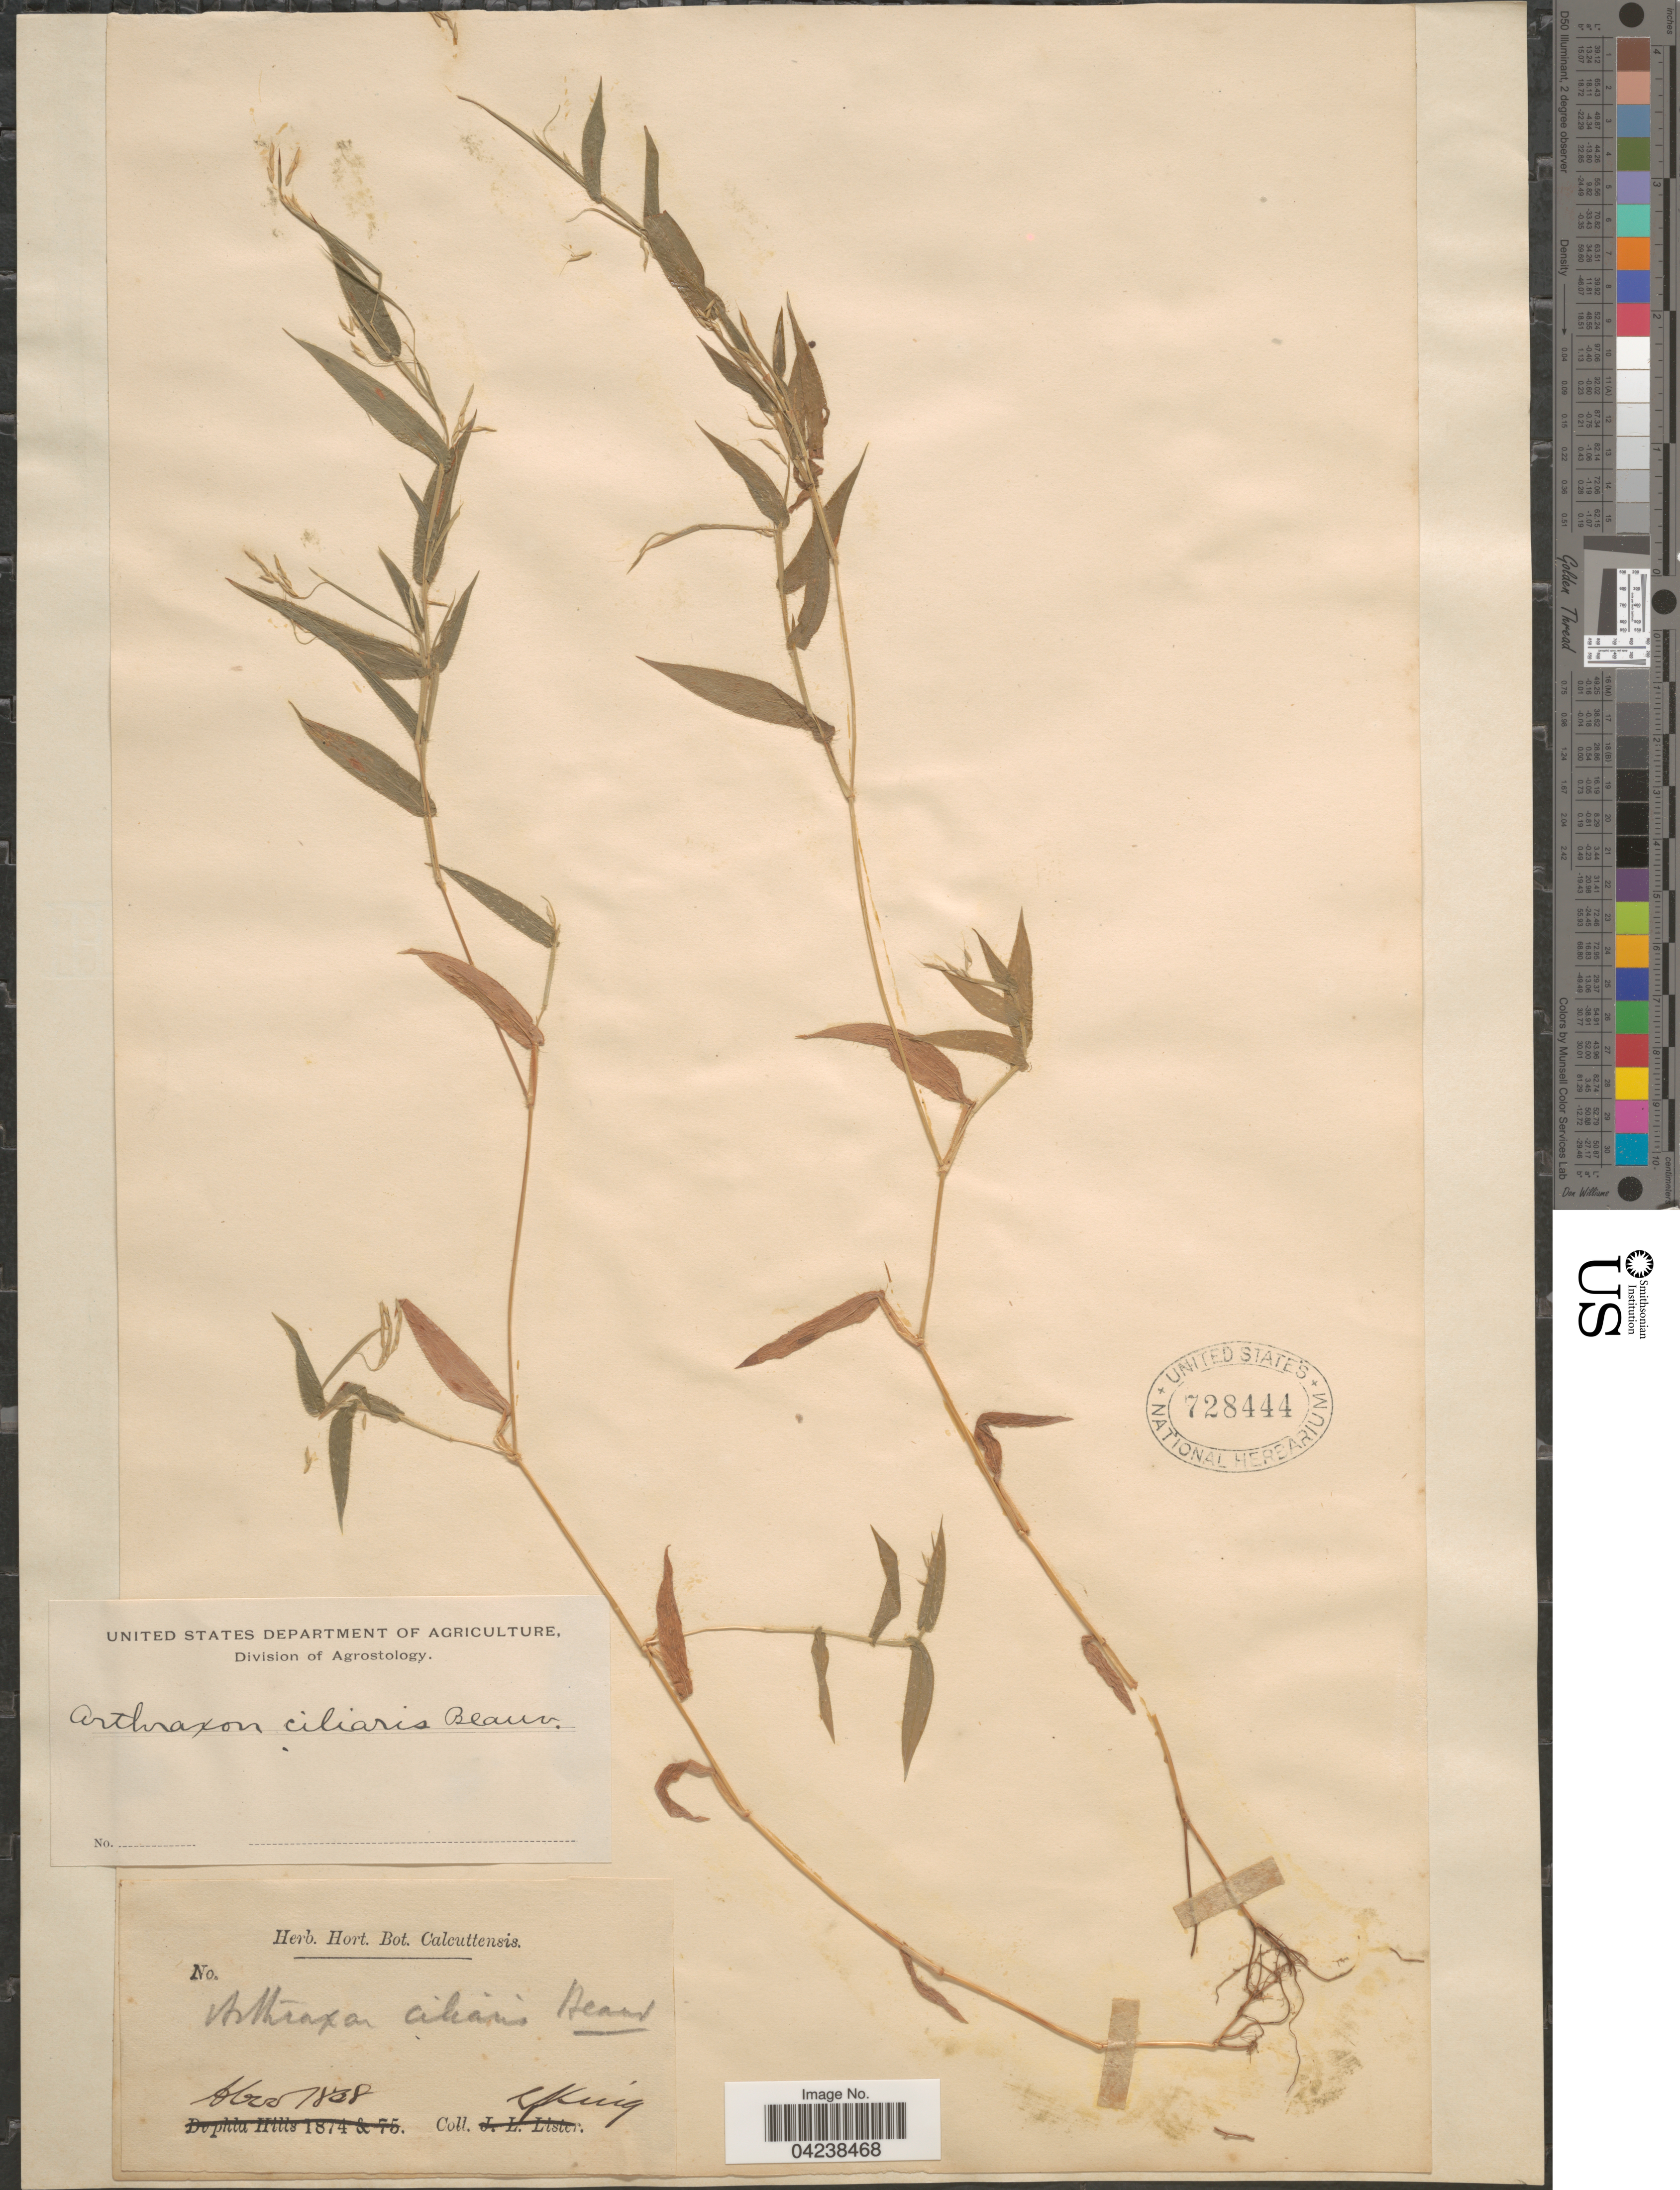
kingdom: Plantae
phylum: Tracheophyta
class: Liliopsida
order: Poales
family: Poaceae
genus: Arthraxon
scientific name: Arthraxon hispidus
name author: (Thunb.) Makino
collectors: G. King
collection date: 1838-10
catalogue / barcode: US 728444